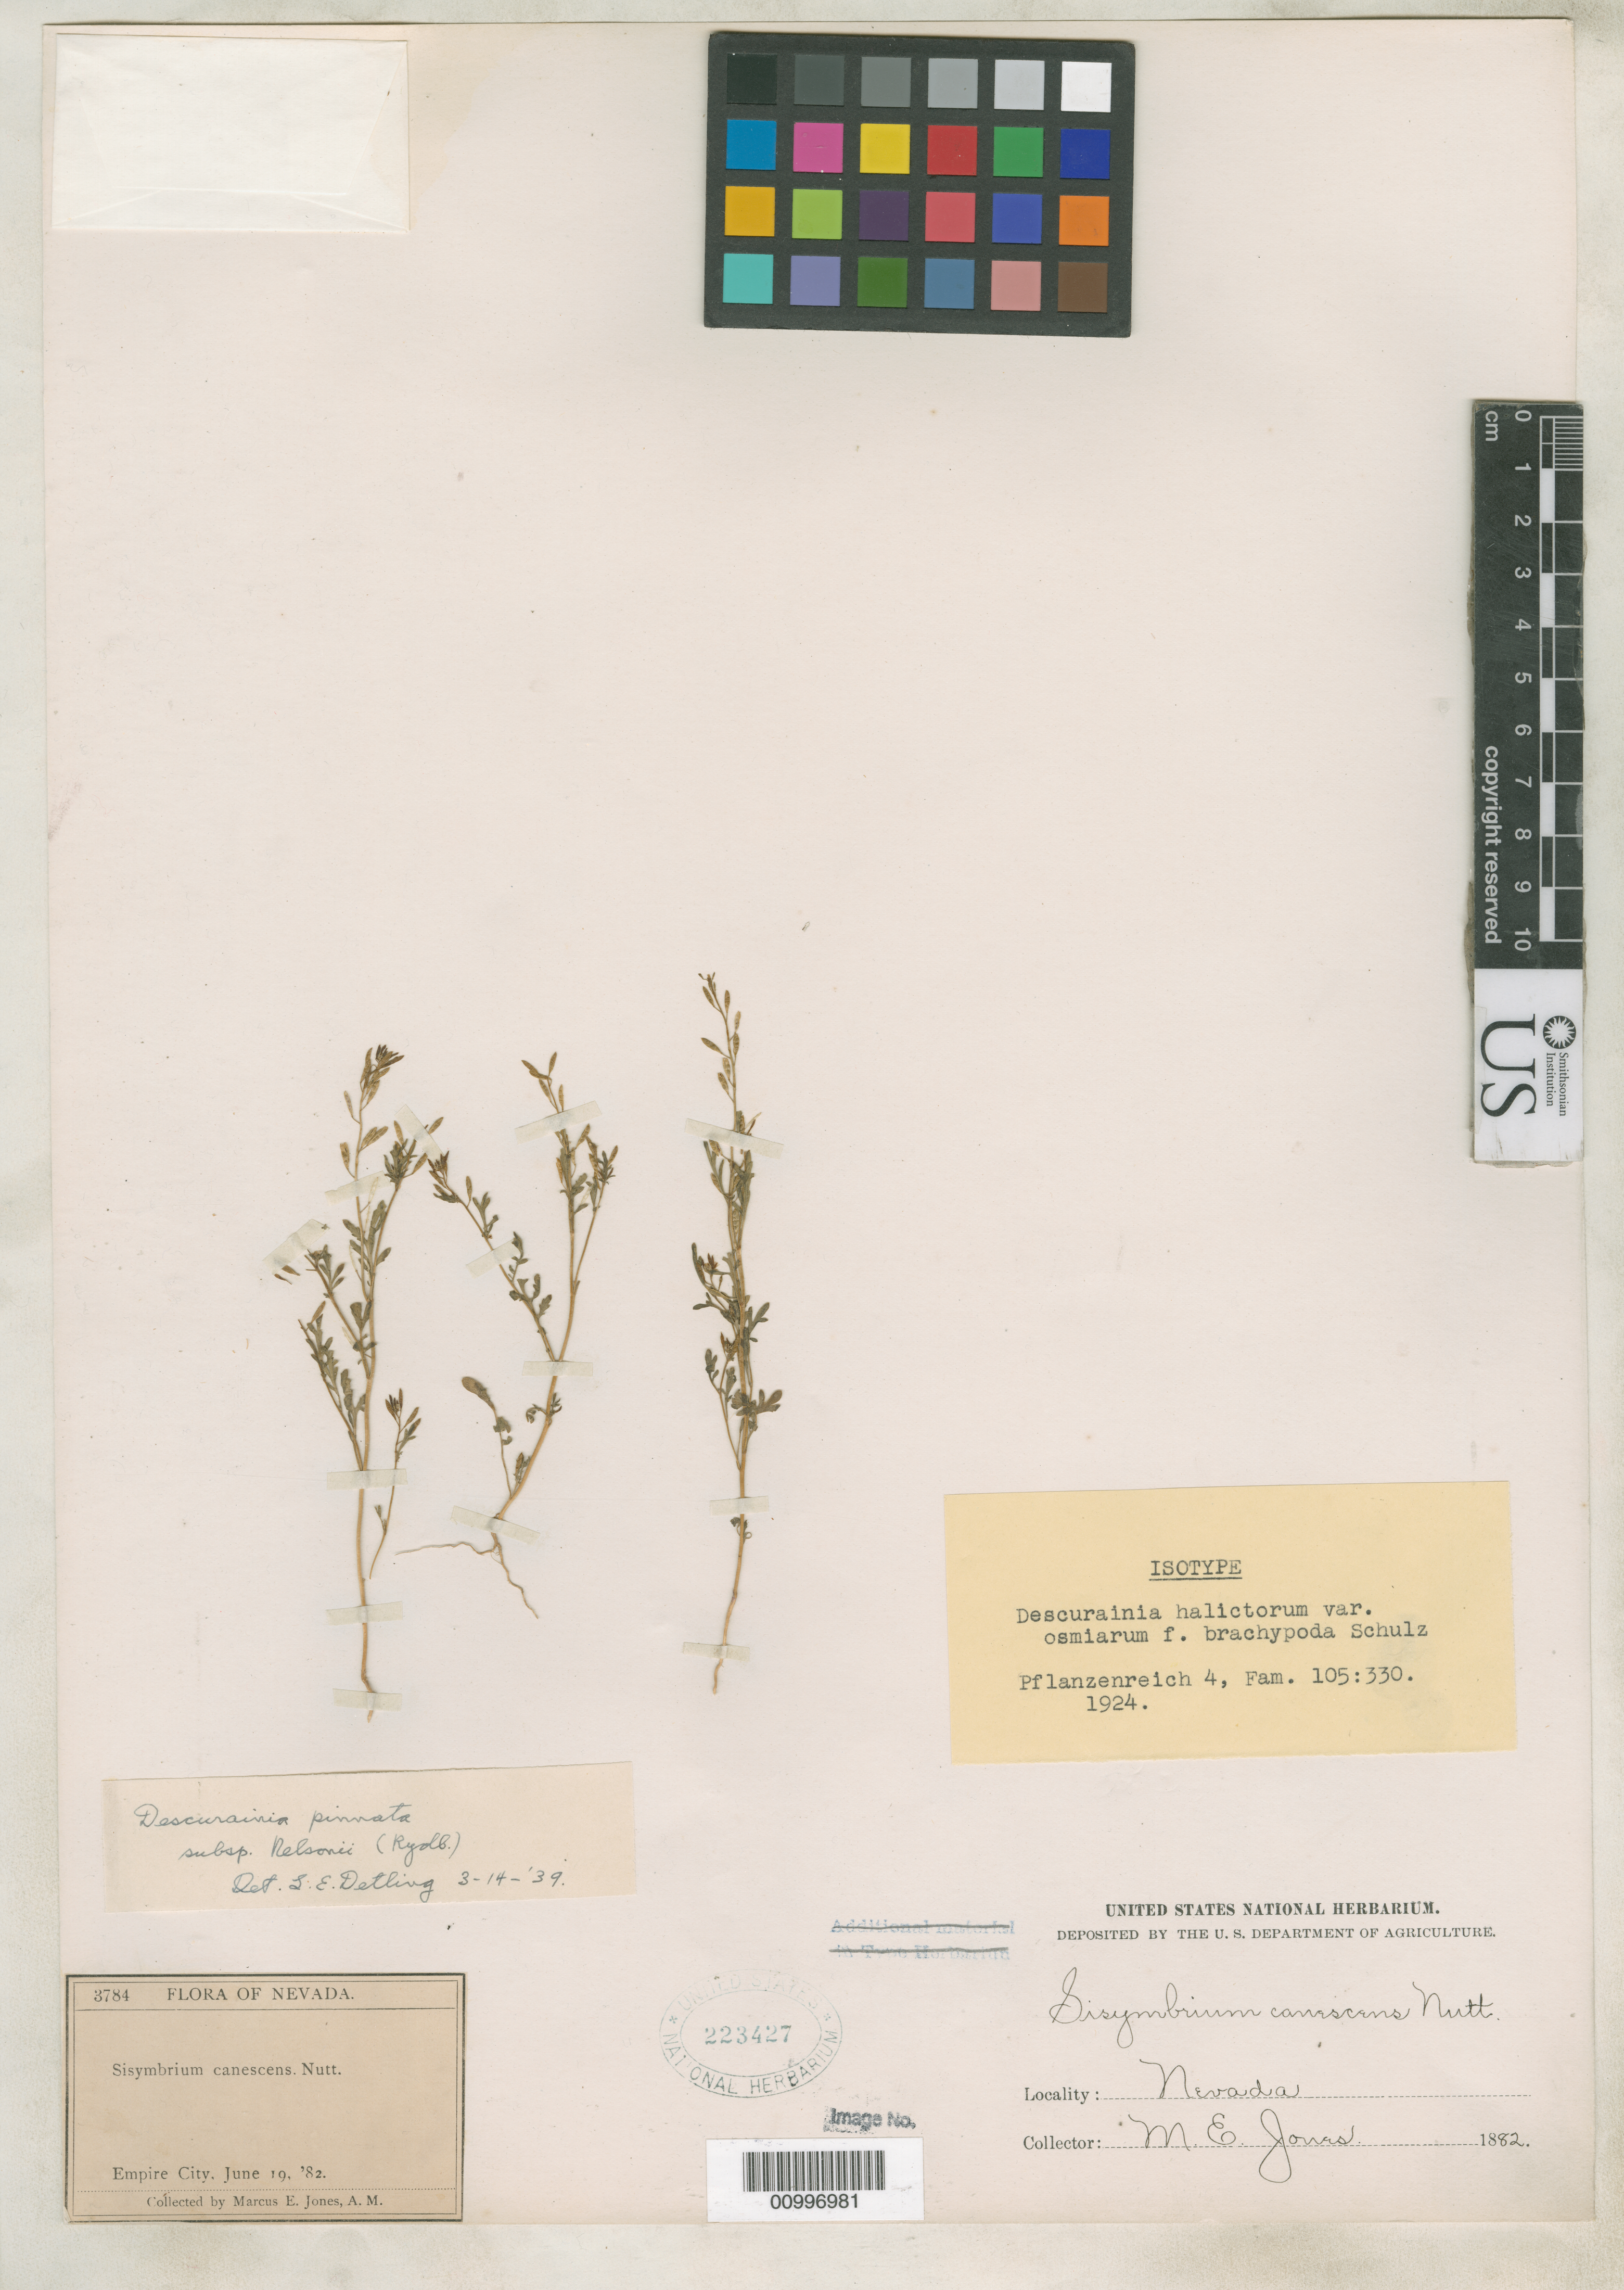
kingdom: Plantae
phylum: Tracheophyta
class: Magnoliopsida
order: Brassicales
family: Brassicaceae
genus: Descurainia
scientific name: Descurainia halictorum f. brachypoda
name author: O.E. Schulz in Engl.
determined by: Detling, L. E.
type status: Isotype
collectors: M. E. Jones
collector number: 3784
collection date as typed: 19 Jun 1892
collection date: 1892-06-19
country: United States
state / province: Nevada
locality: Empire City.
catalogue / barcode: US 223427